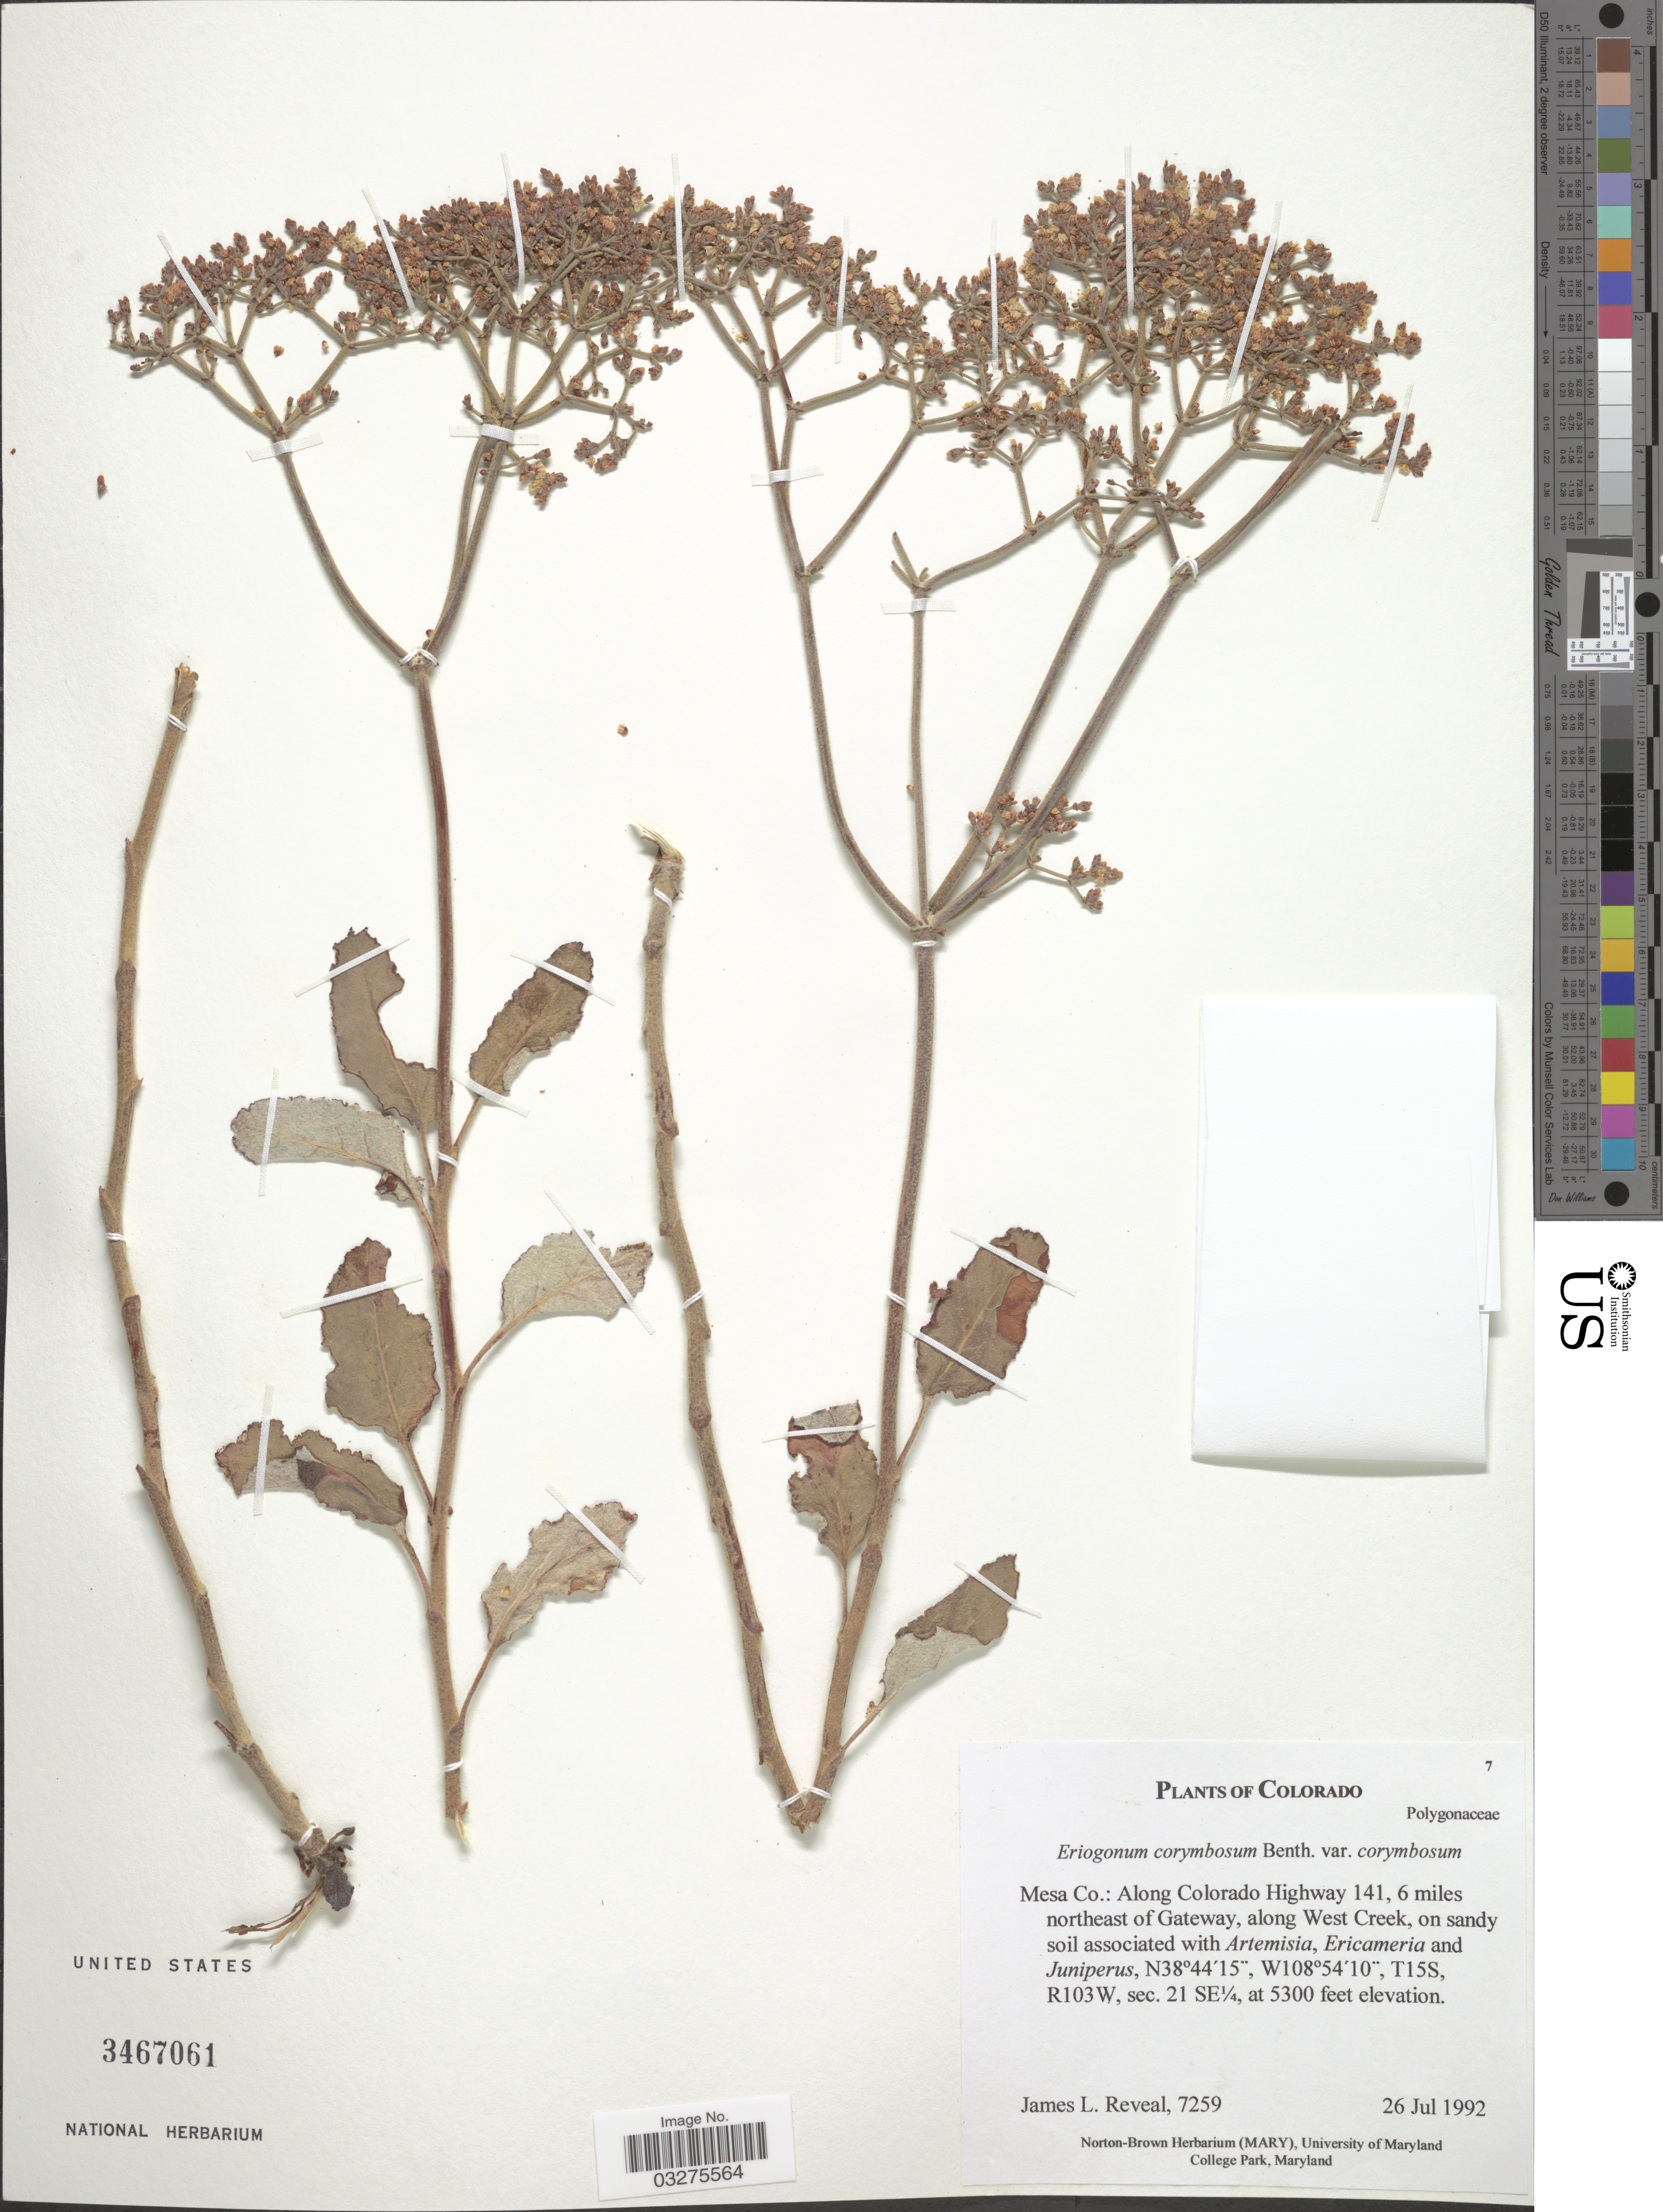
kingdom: Plantae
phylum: Tracheophyta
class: Magnoliopsida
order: Caryophyllales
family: Polygonaceae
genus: Eriogonum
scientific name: Eriogonum corymbosum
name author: Benth.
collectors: J. L. Reveal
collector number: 7259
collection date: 1992-07-26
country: United States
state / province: Colorado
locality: Mesa Co.: Along Colorado Highway 141, 6 miles northeast of Gateway, along West Creek. T15S, R103W, sec. 21 SE¼.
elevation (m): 1615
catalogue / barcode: US 3467061